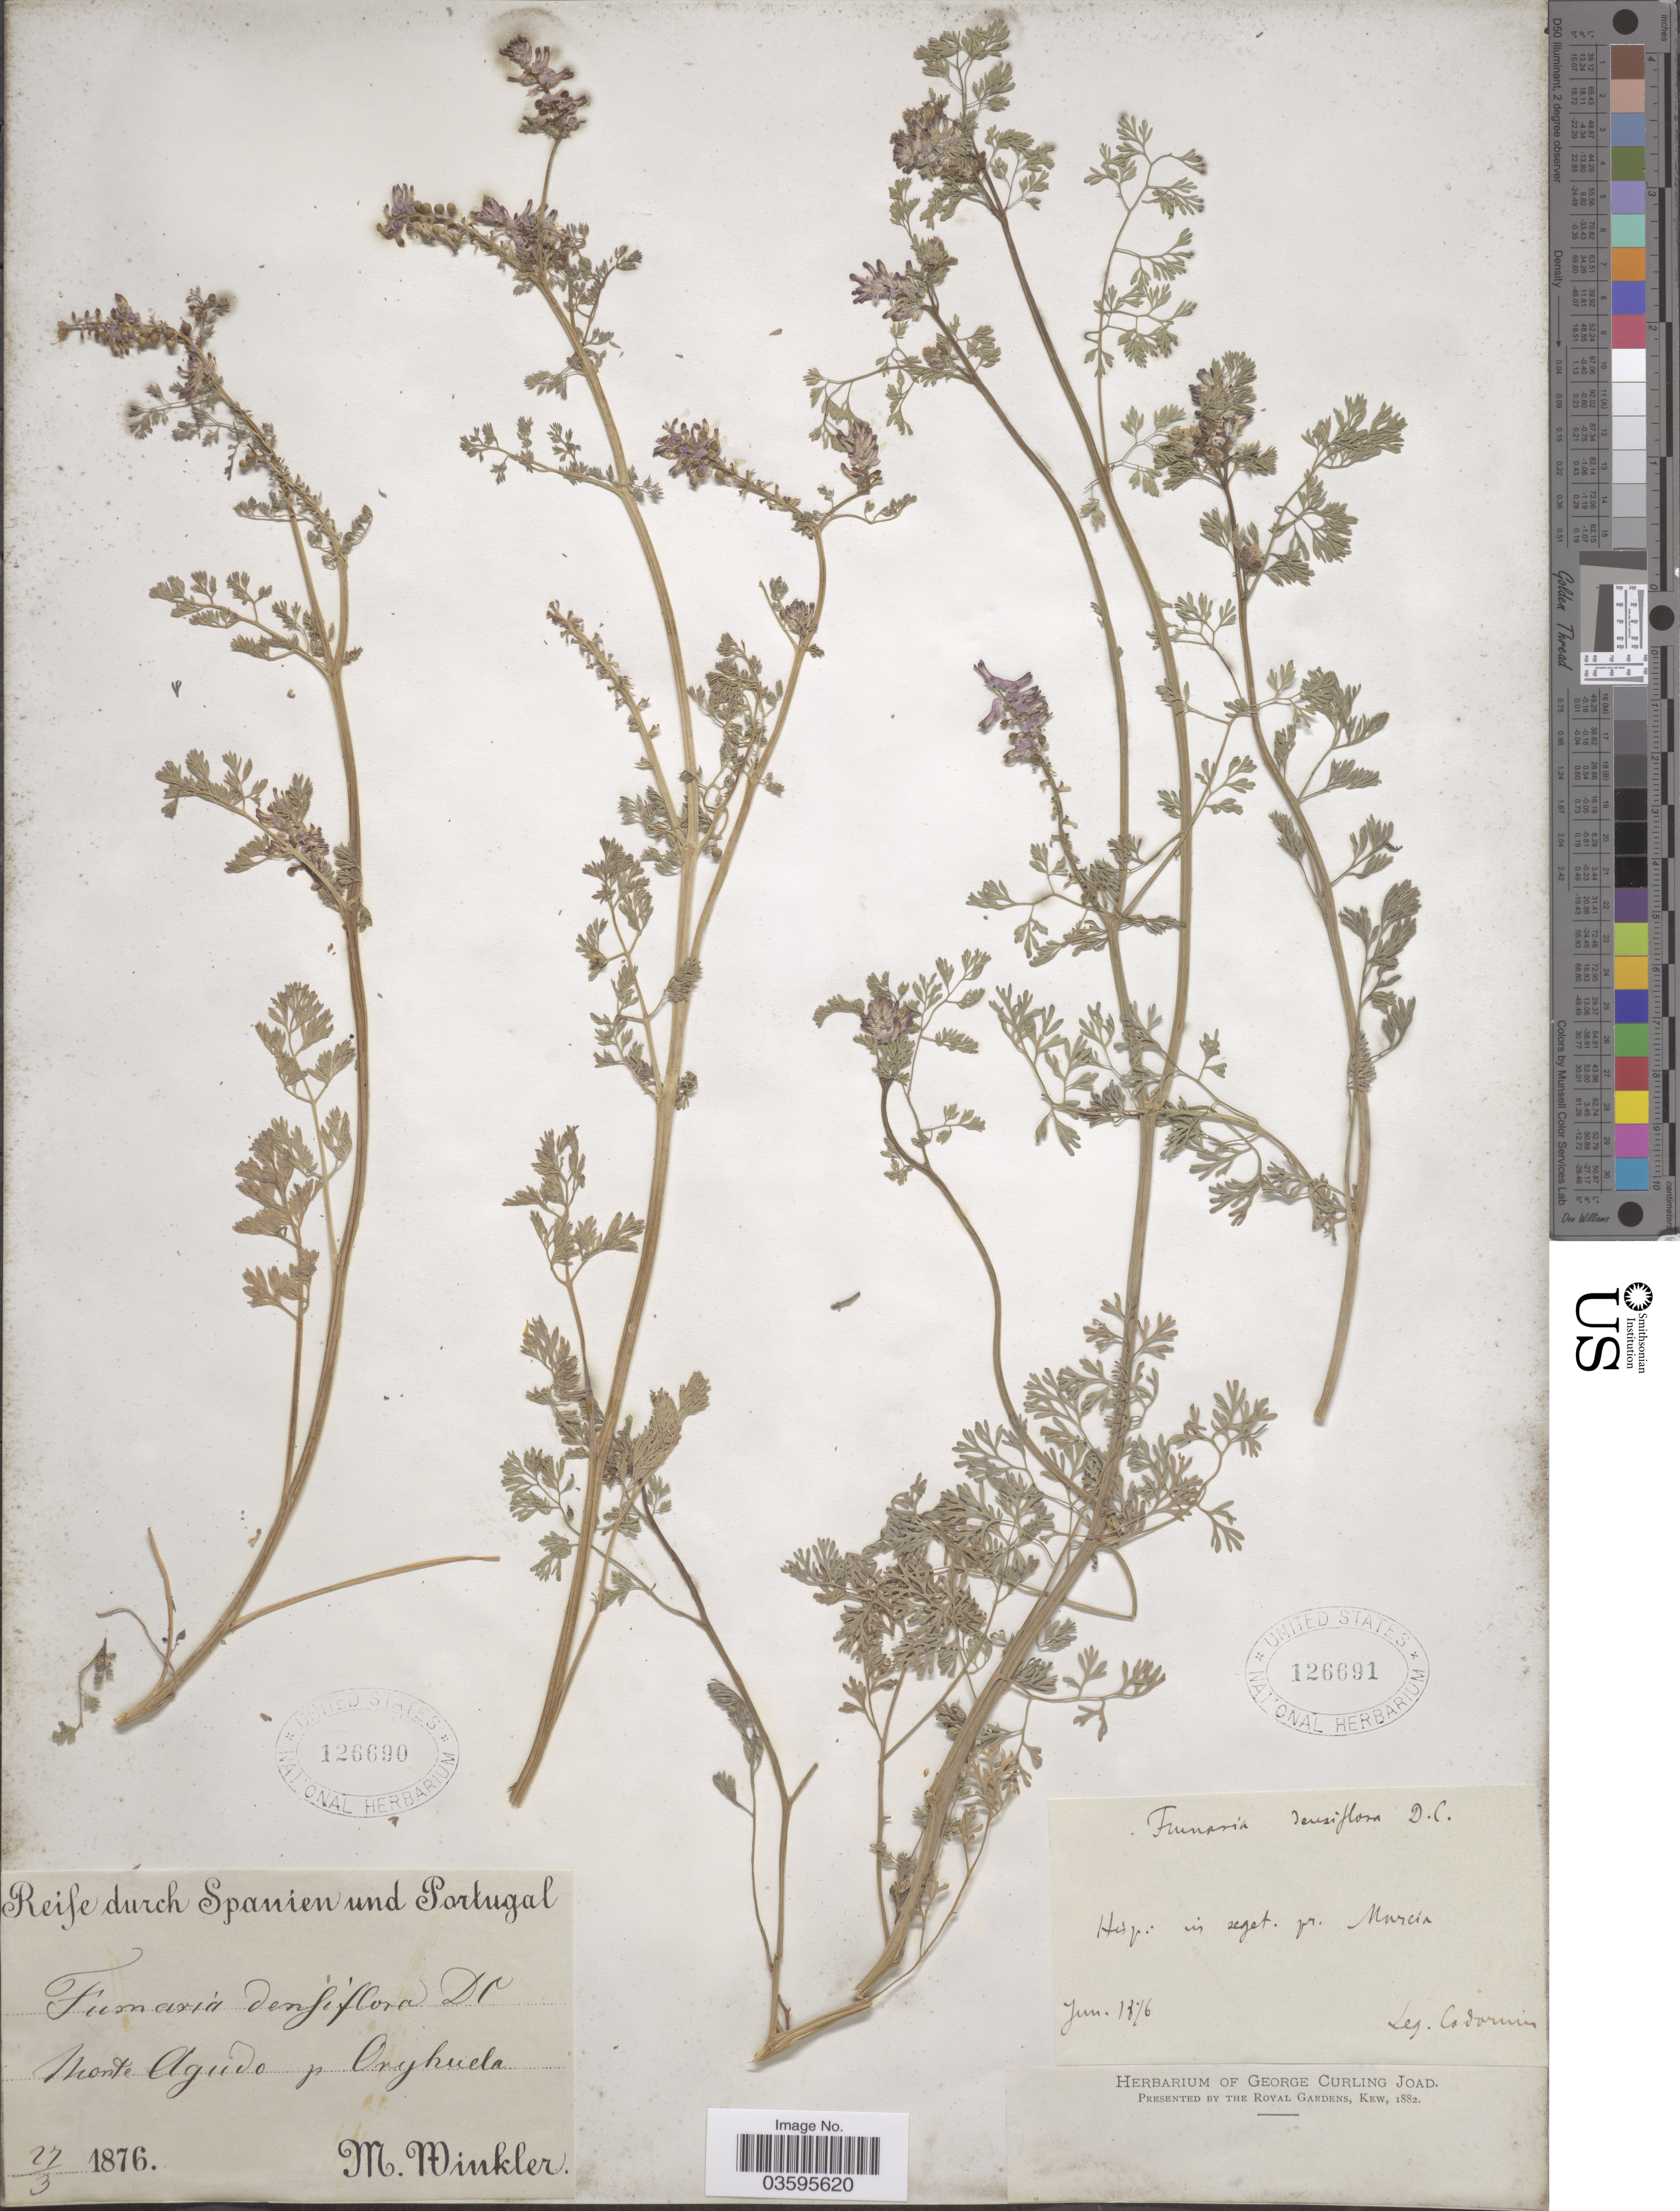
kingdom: Plantae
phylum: Tracheophyta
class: Magnoliopsida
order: Ranunculales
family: Papaveraceae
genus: Fumaria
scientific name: Fumaria densiflora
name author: DC.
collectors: Codomier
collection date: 1876-06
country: Spain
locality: Hisp.: in seget. pr. Murcia.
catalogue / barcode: US 126691-2